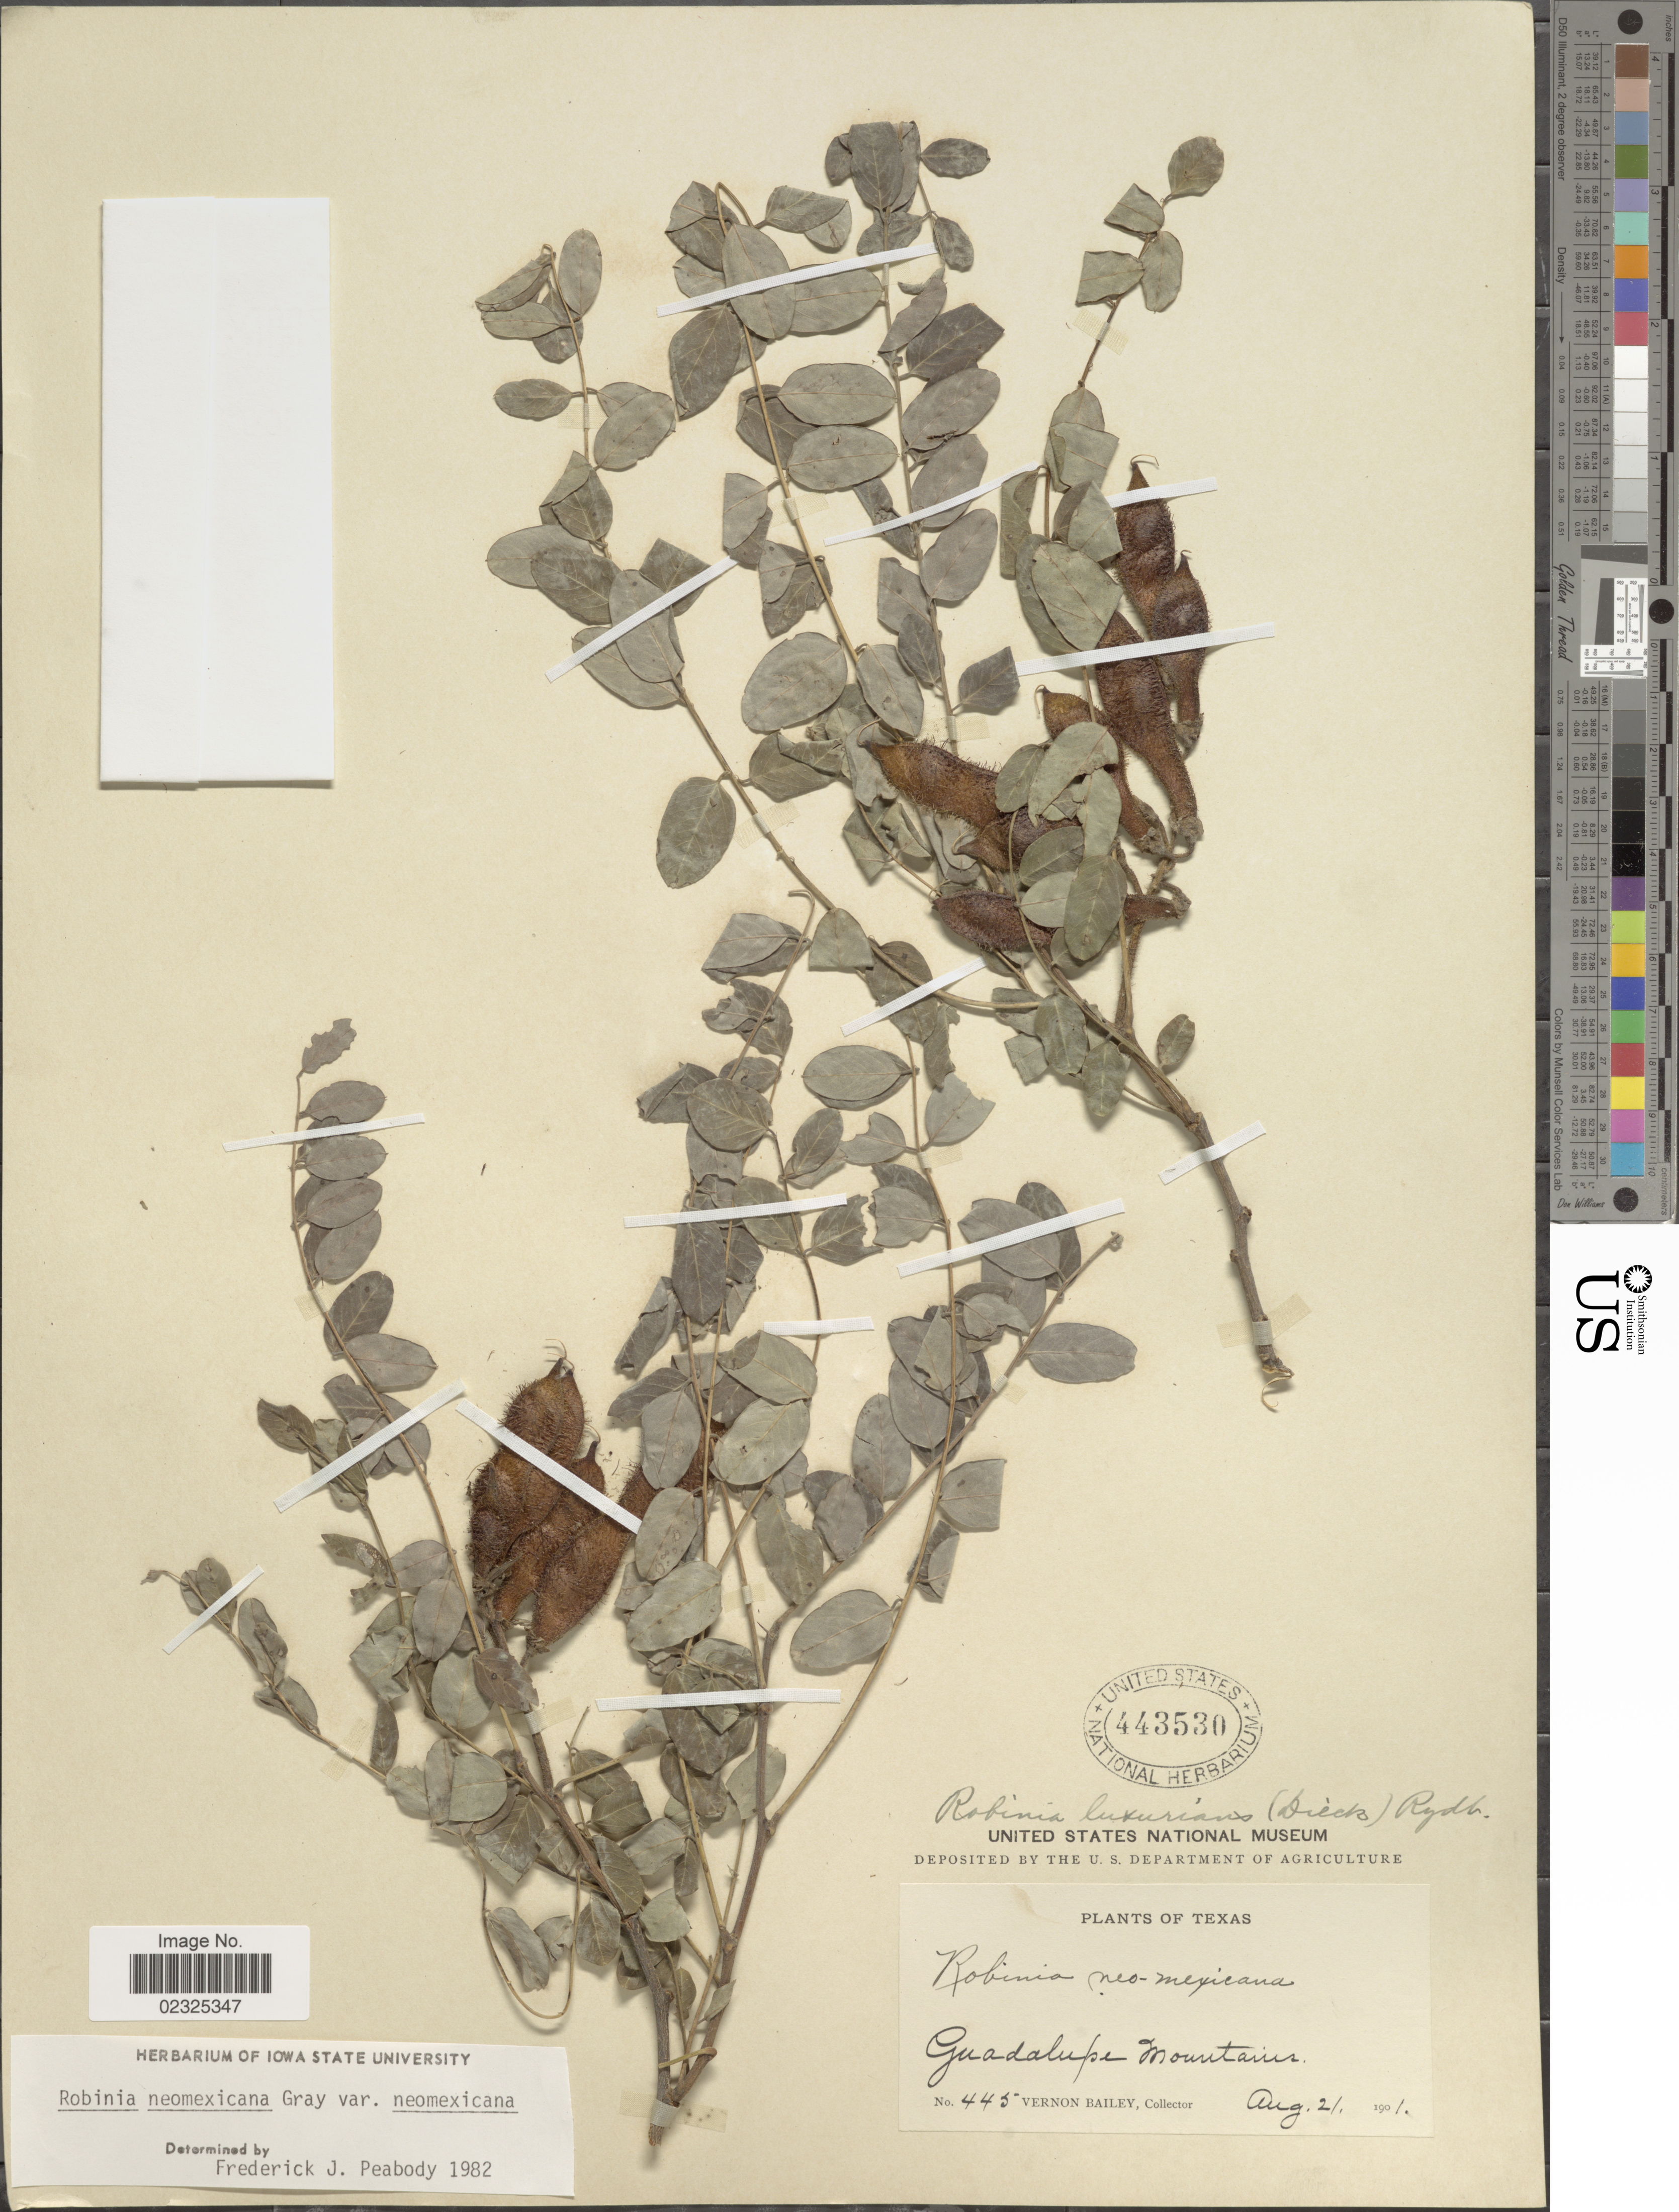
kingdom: Plantae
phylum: Tracheophyta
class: Magnoliopsida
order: Fabales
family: Fabaceae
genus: Robinia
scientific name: Robinia neomexicana var. neomexicana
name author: A. Gray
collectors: V. O. Bailey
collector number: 445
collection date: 1901-08-21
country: United States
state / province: Texas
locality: Guadalupe Mountains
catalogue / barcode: US 443530